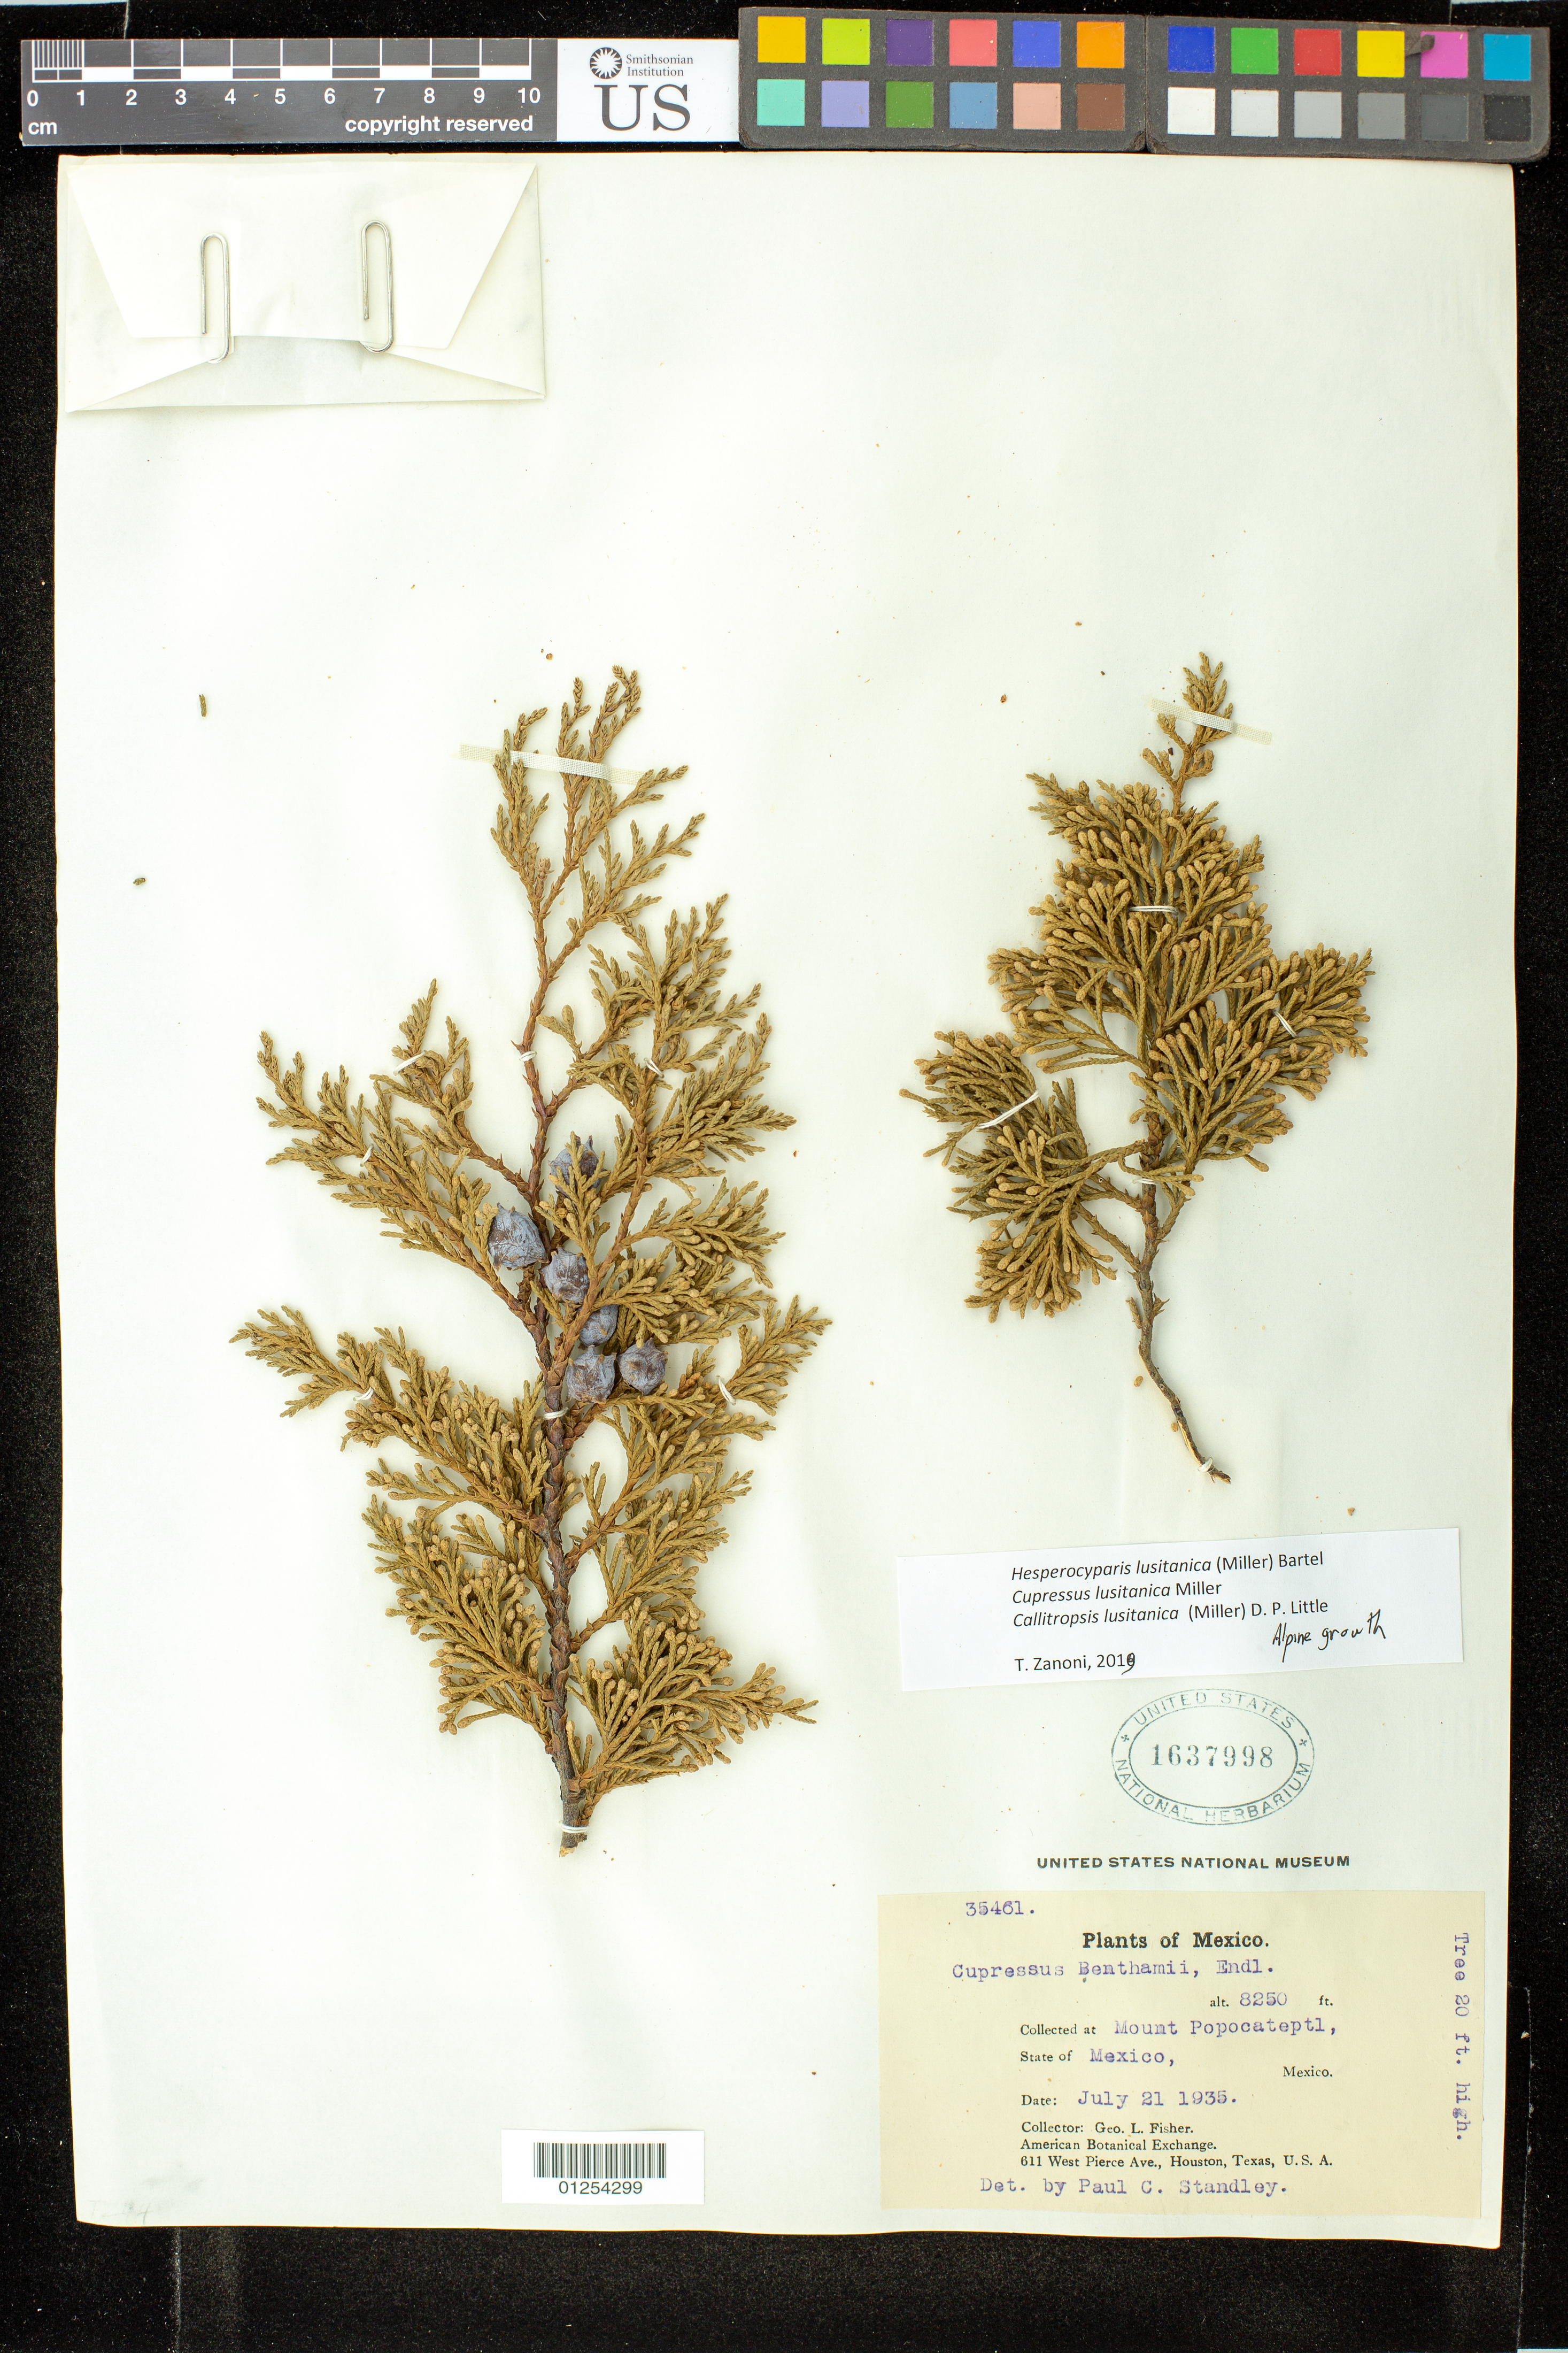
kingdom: Plantae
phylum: Tracheophyta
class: Pinopsida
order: Pinales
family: Cupressaceae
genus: Hesperocyparis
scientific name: Hesperocyparis lusitanica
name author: (Miller) Bartel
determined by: Zanoni, T. A., (NY), New York Botanical Garden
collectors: G. L. Fisher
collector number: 35461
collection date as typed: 21 Jul 1935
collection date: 1935-07-21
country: Mexico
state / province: México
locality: Mount Popocatepetl, State of Mexico.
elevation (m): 2515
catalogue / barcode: US 1637998